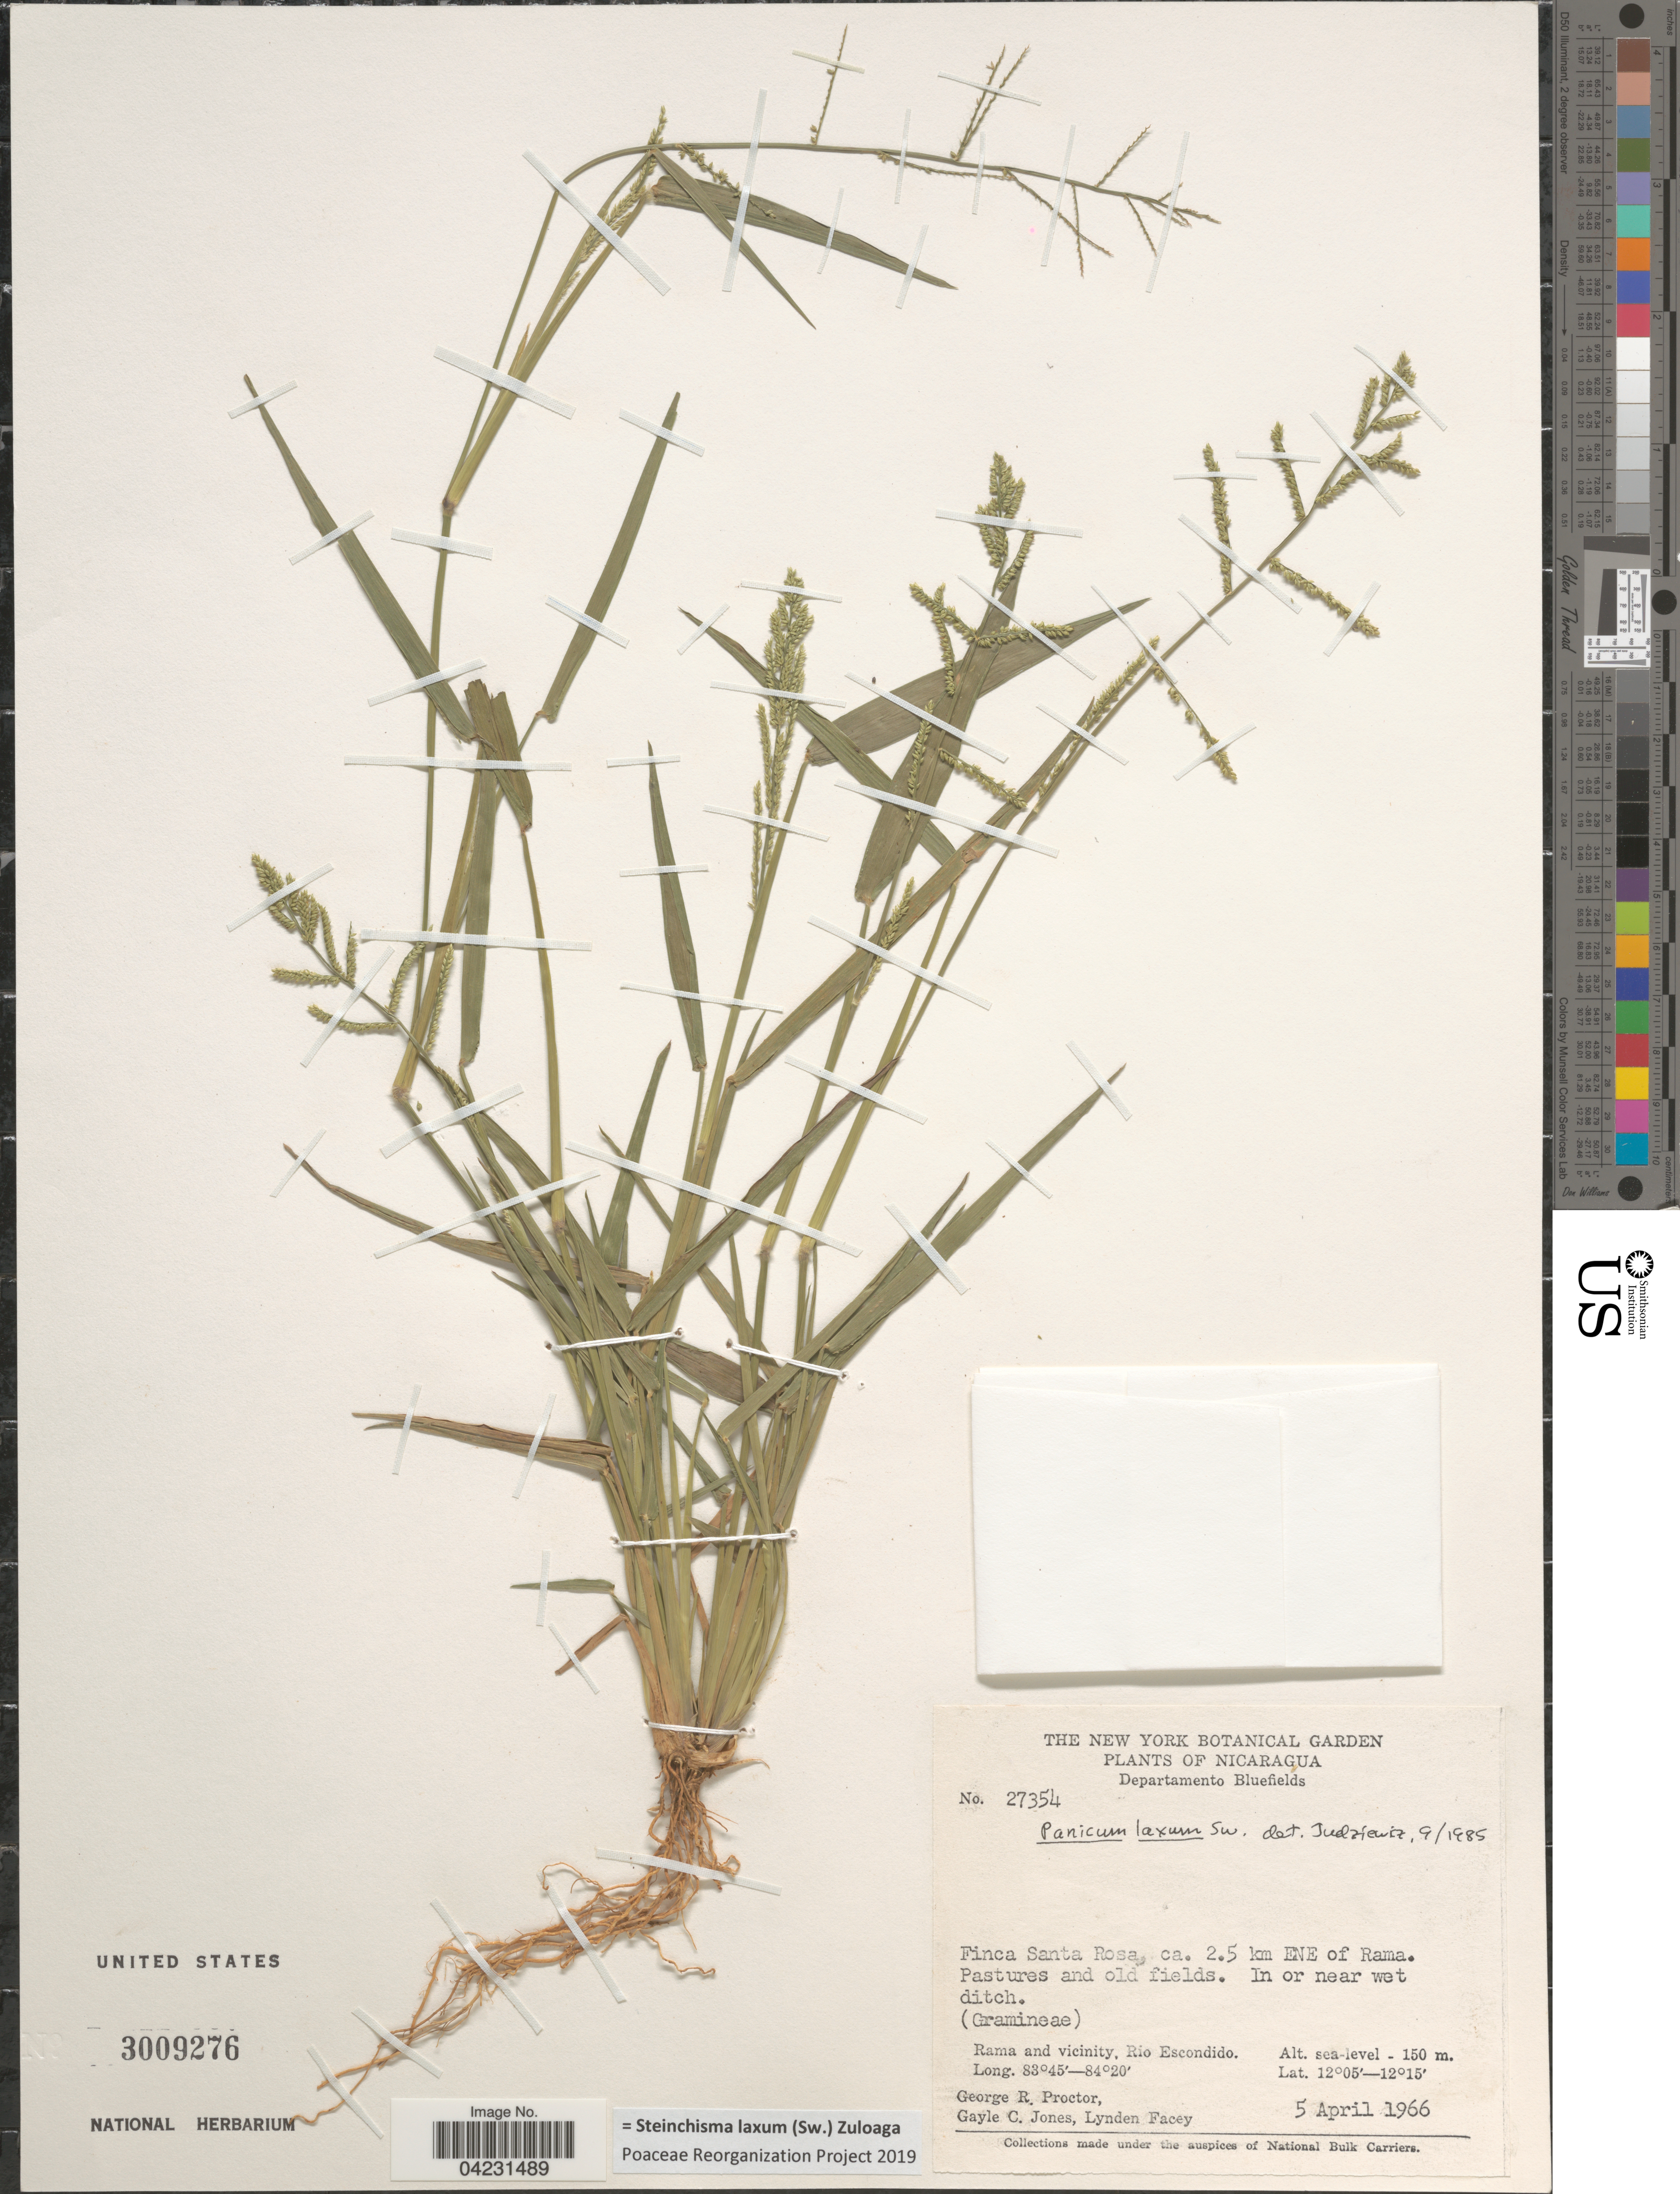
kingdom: Plantae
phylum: Tracheophyta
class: Liliopsida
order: Poales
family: Poaceae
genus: Steinchisma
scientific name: Steinchisma laxum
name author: (Sw.) Zuloaga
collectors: G. R. Proctor, G. C. Jones & L. Facey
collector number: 27354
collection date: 1966-04-05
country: Nicaragua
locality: Departamento Bluefields. Finca Santa Rosa, ca. 2.5 km ENE of Rama. Rama and vicinity, Rio Escondido.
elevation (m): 0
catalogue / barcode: US 3009276